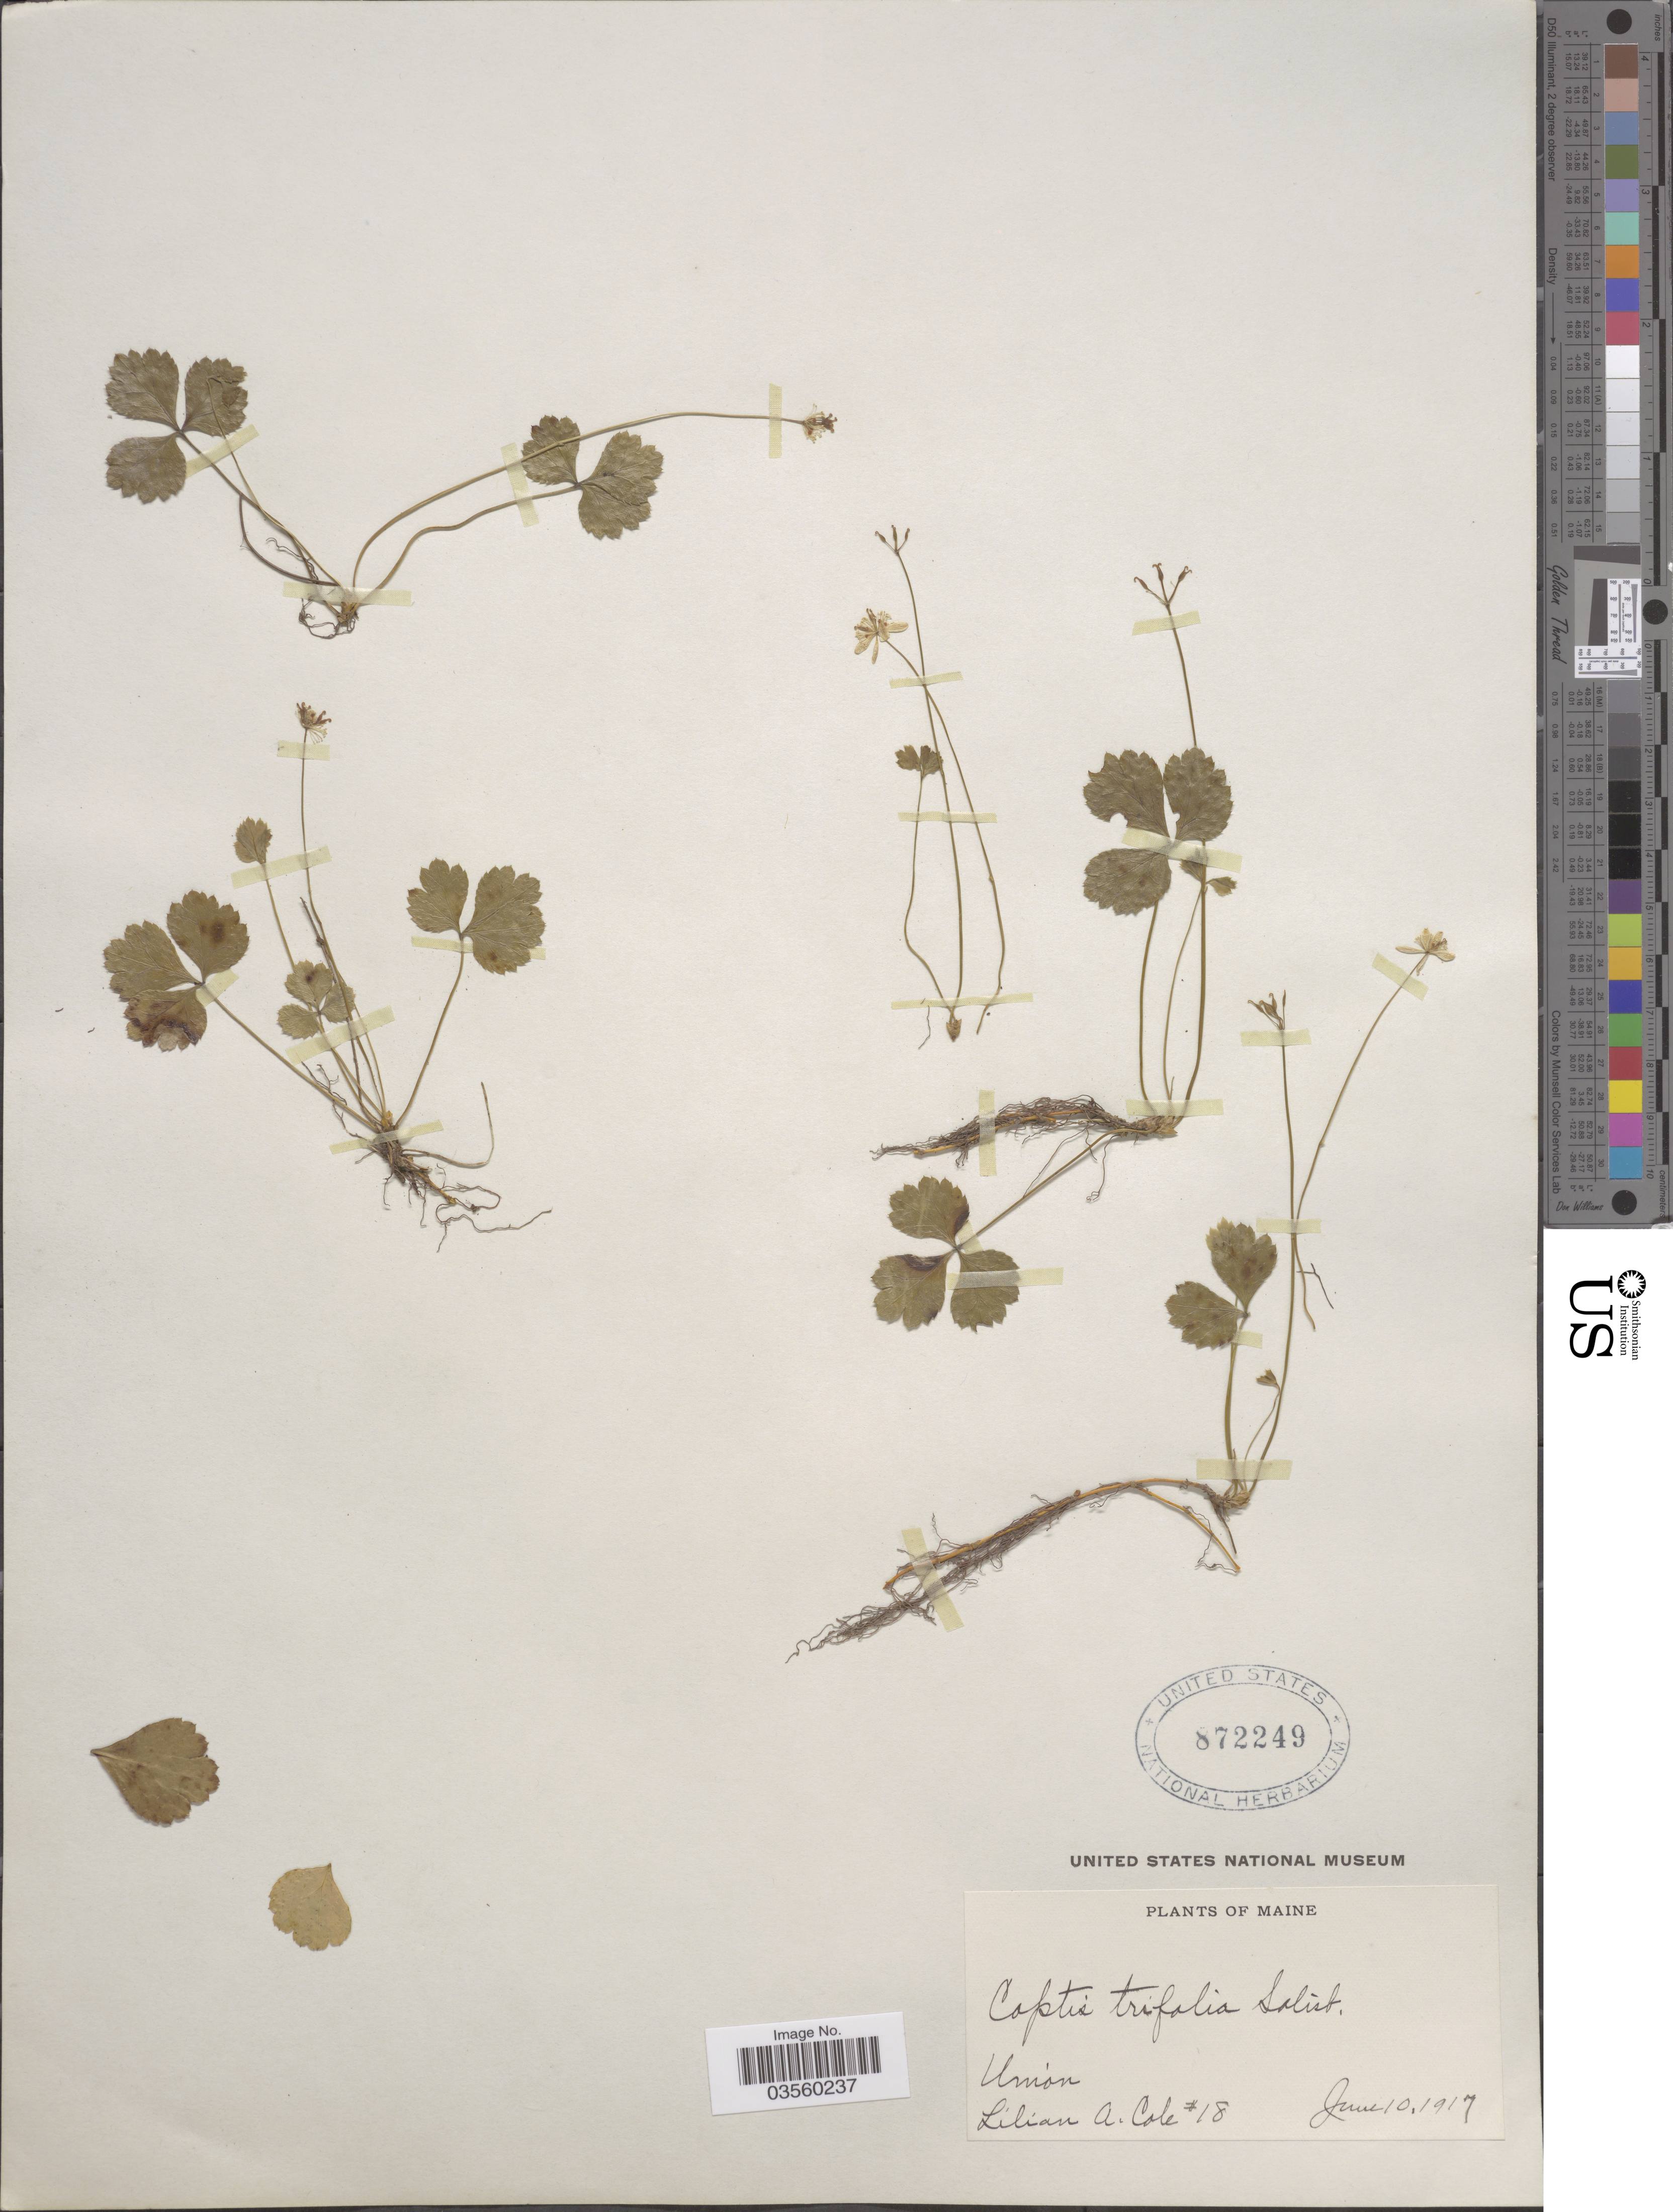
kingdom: Plantae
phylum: Tracheophyta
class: Magnoliopsida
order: Ranunculales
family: Ranunculaceae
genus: Coptis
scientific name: Coptis trifolia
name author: (L.) Salisb.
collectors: L. A. Cole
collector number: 18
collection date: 1917-06-10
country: United States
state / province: Maine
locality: Union.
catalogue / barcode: US 872249